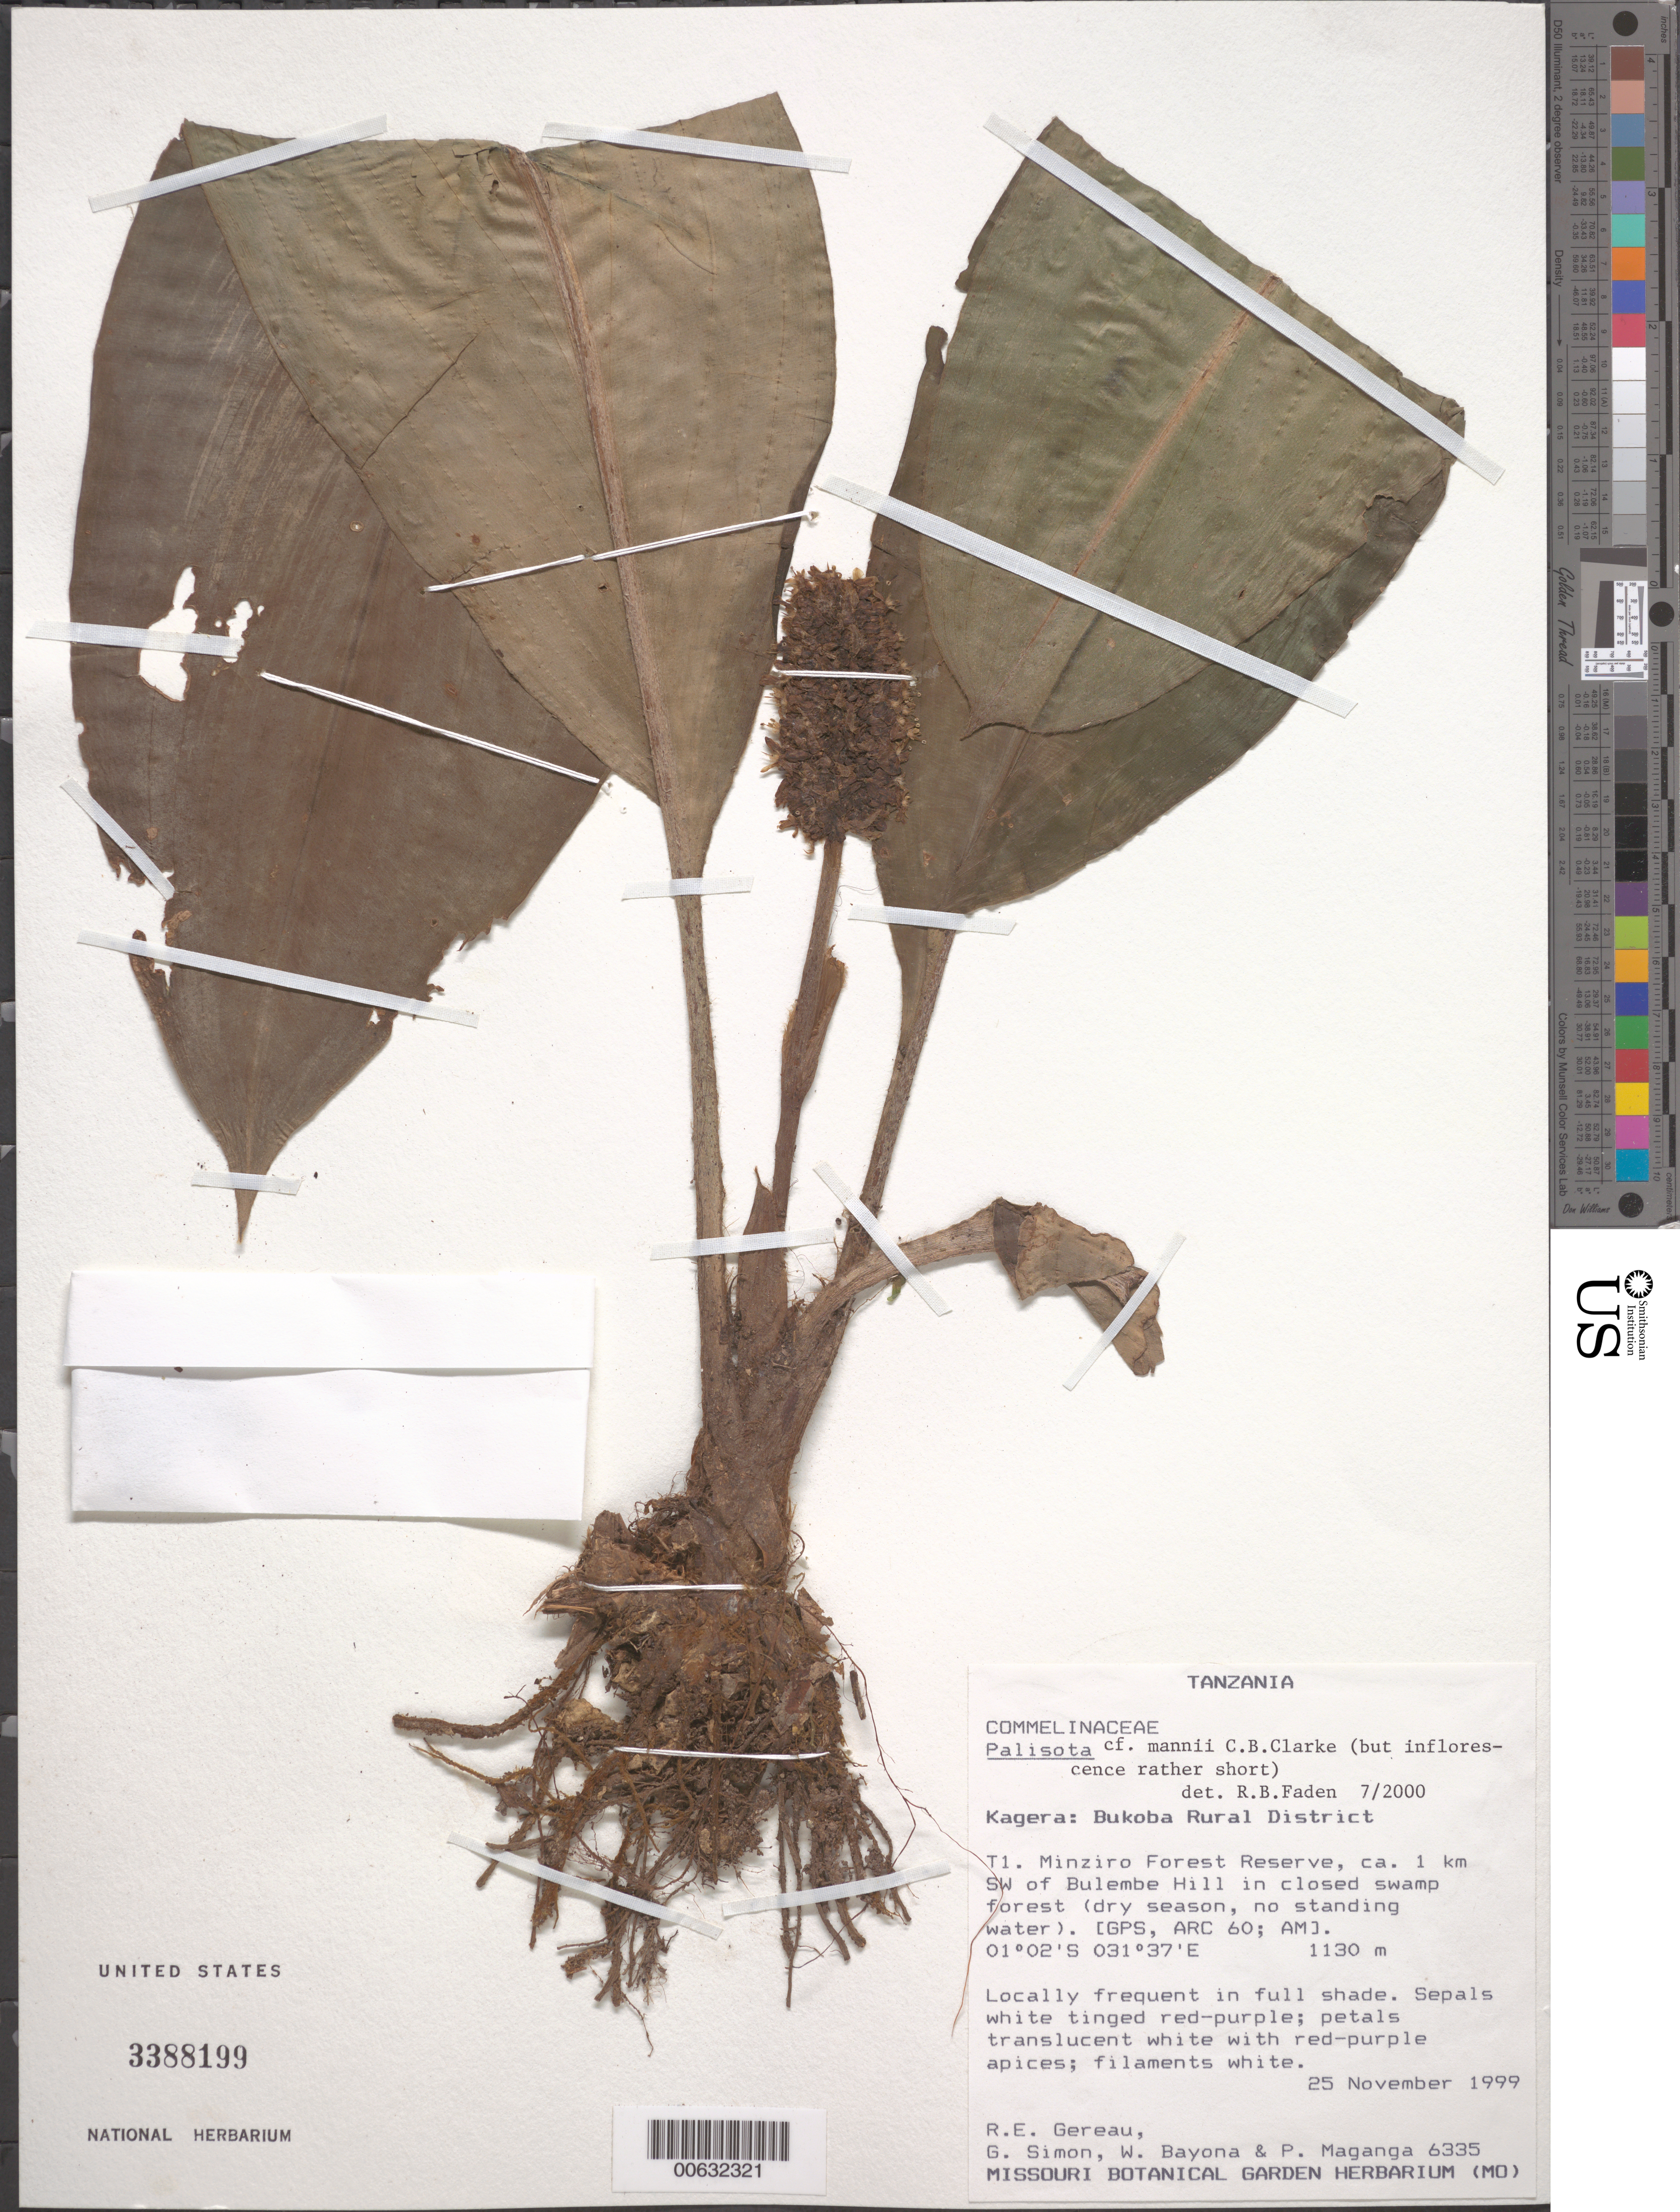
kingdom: Plantae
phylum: Tracheophyta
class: Liliopsida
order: Commelinales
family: Commelinaceae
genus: Palisota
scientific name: Palisota mannii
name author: C.B. Clarke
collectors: R. E. Gereau, G. Simon, P. Maganga & W. Bayona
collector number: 6335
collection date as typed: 25 Nov 1999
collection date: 1999-11-25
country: Tanzania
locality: T1, minziro forest reserve, sw of bulembe hill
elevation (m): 1130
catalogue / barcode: US 3388199